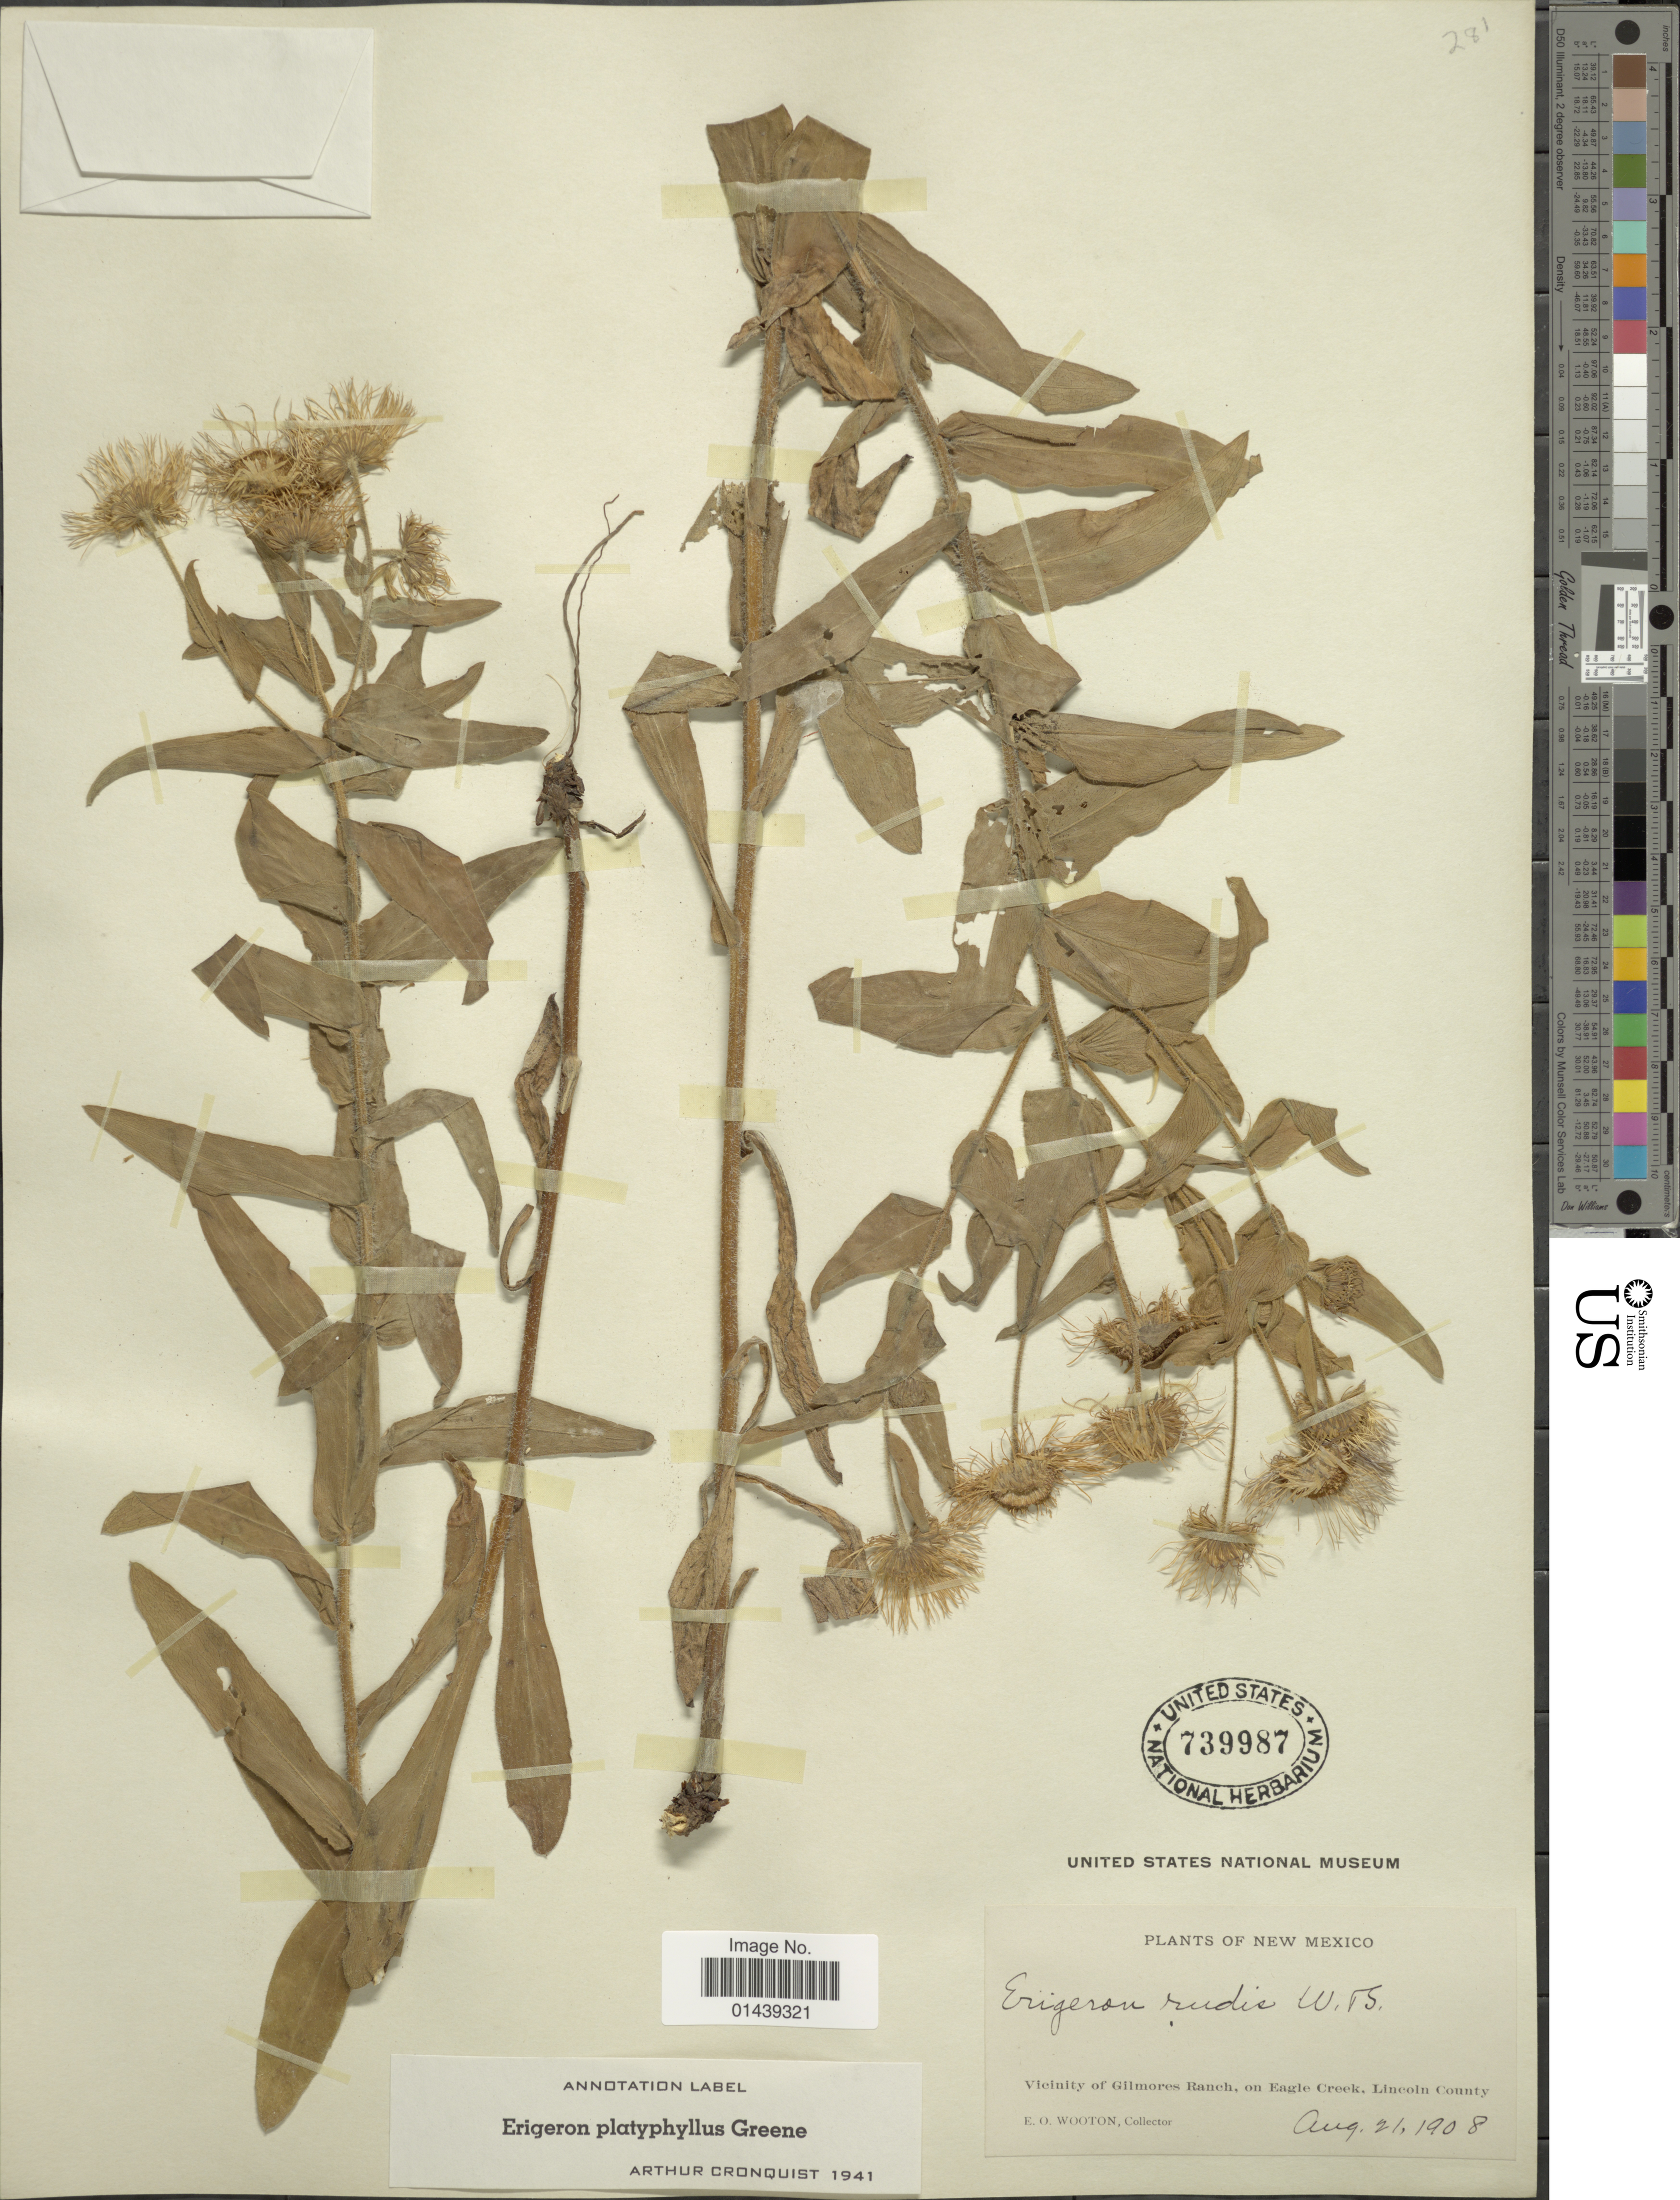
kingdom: Plantae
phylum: Tracheophyta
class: Magnoliopsida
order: Asterales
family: Asteraceae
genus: Erigeron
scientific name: Erigeron platyphyllus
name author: Greene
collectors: E. O. Wooton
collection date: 1908-08-21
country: United States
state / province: New Mexico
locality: Vicinity of Gilmores Ranch, on Eagle Creek, Lincoln County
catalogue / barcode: US 739987